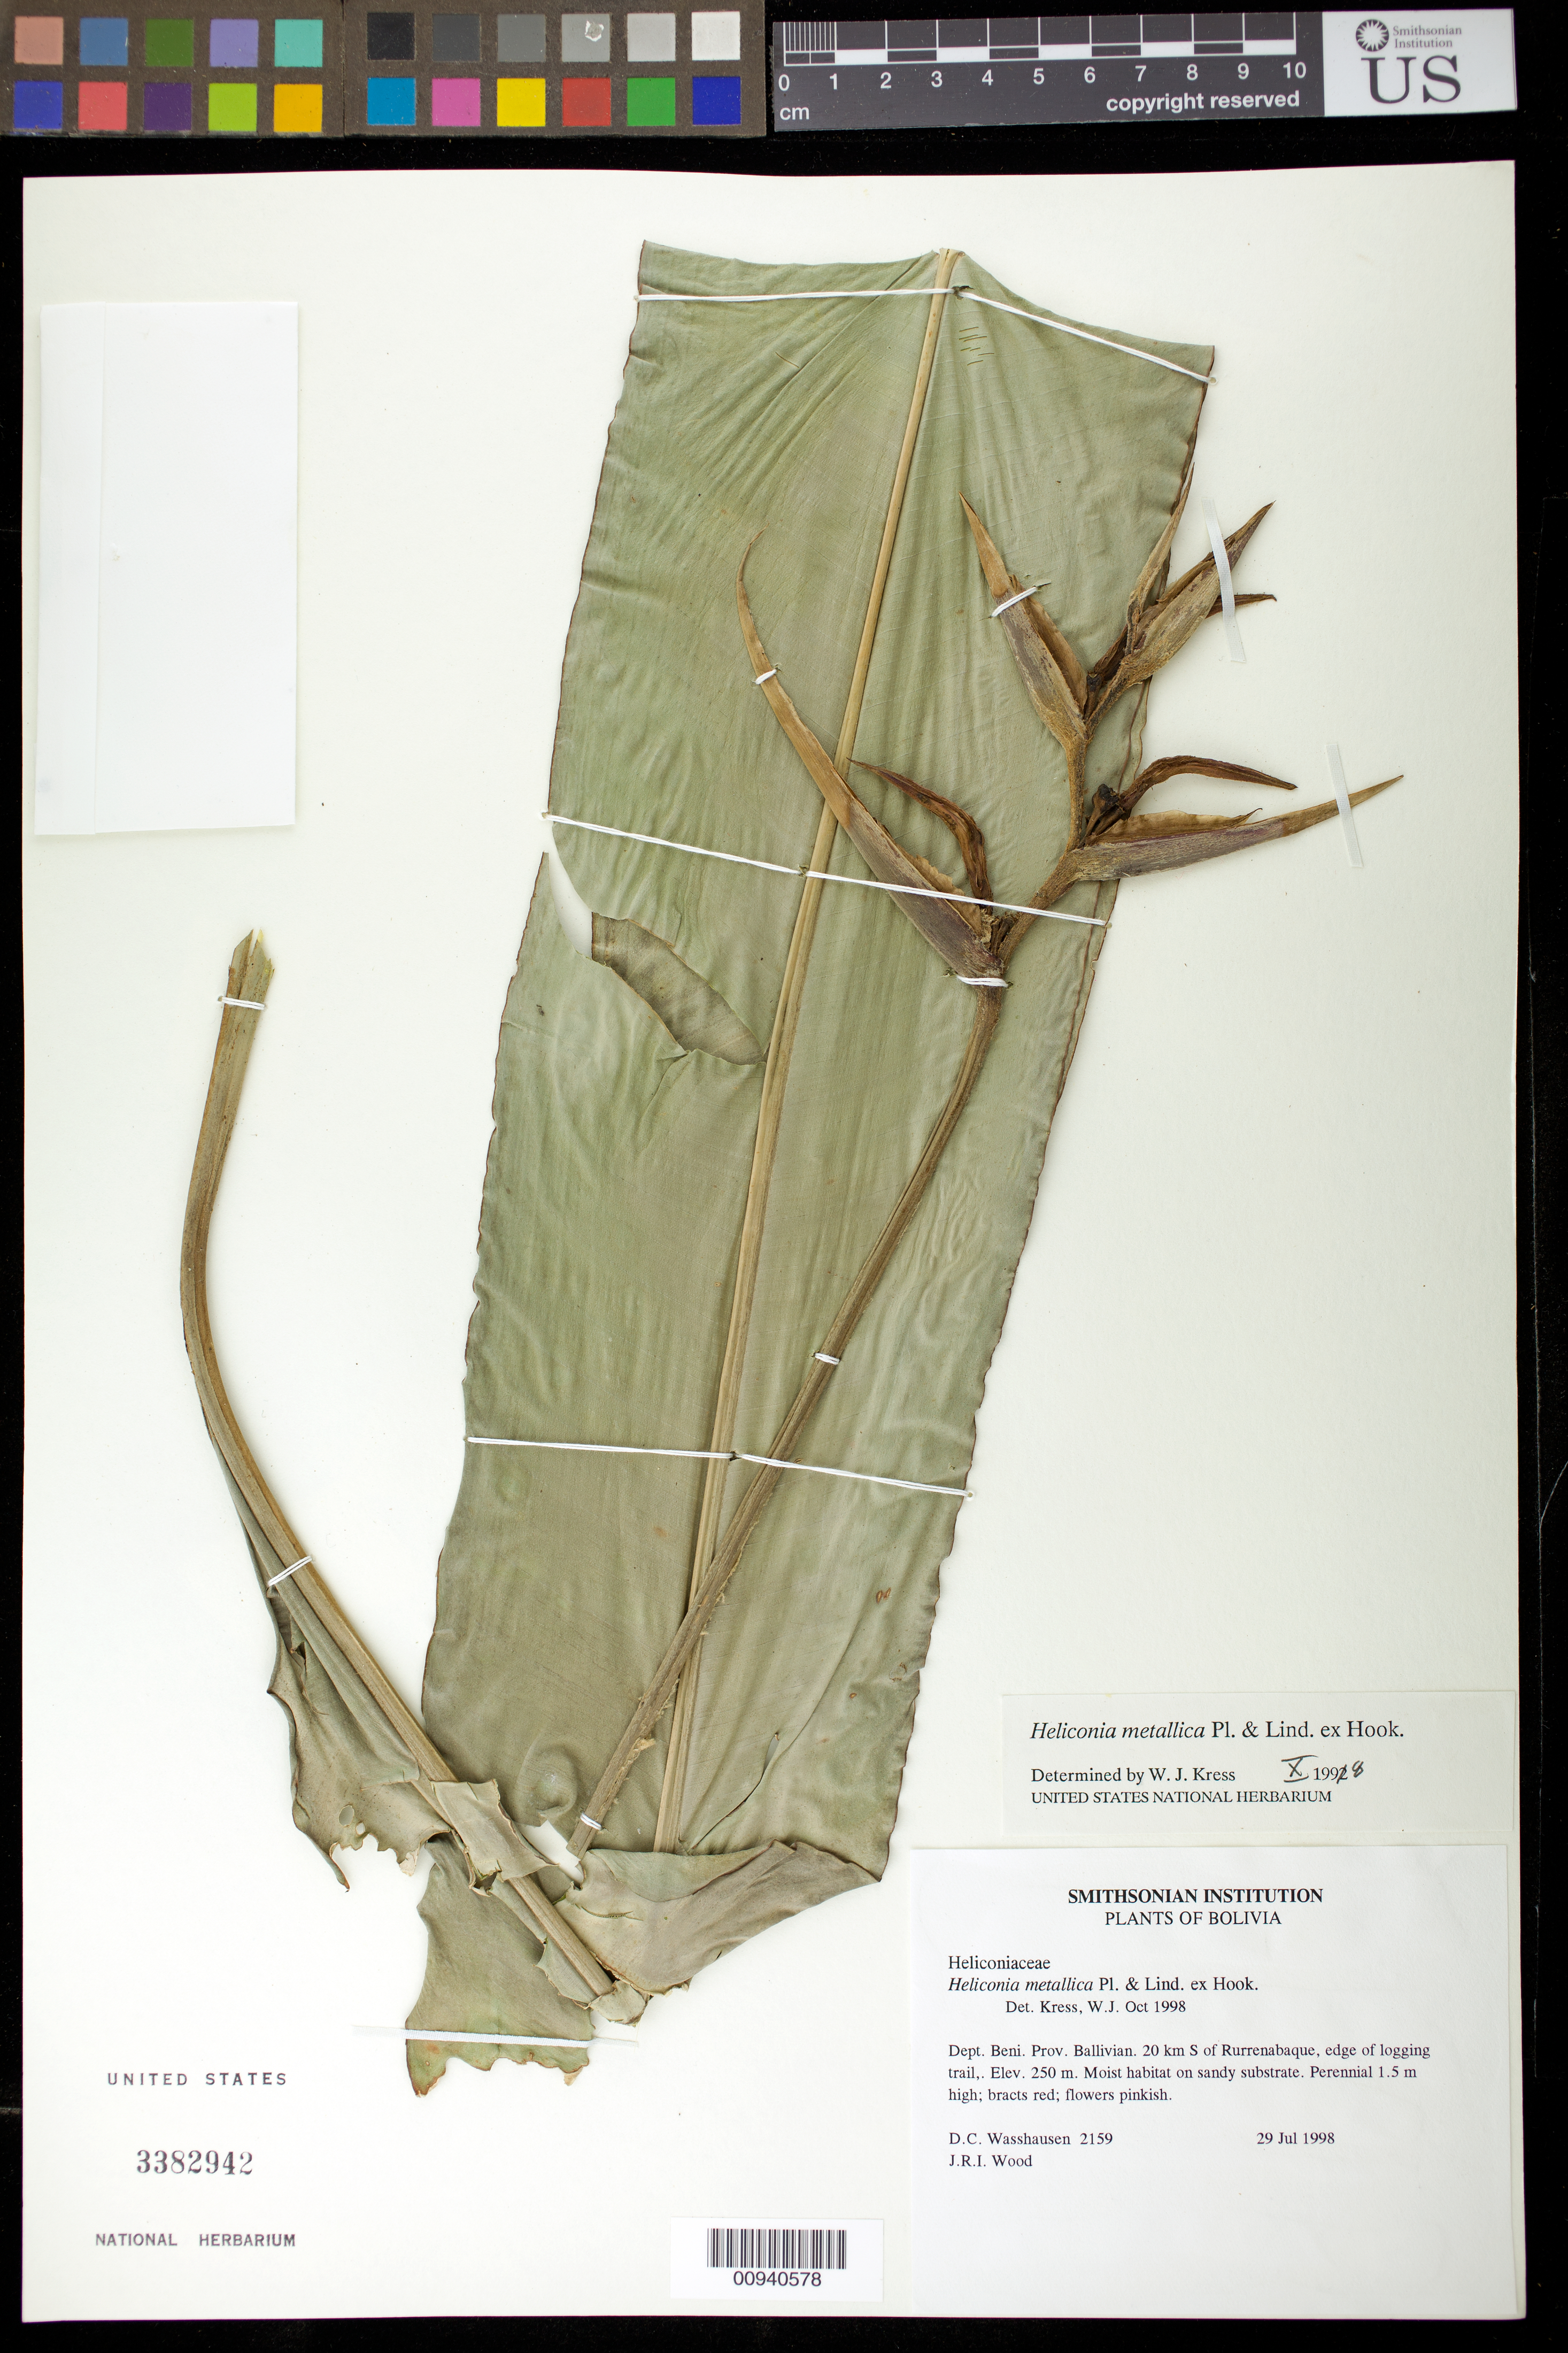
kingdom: Plantae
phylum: Tracheophyta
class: Liliopsida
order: Zingiberales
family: Heliconiaceae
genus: Heliconia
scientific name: Heliconia metallica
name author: Planch. & Linden ex Hook.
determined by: Kress, W. J., (US), Smithsonian Institution - National Museum of Natural History (UNITED STATES)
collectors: D. C. Wasshausen & J. R. I. Wood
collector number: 2159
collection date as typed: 29 Jul 1998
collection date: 1998-07-29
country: Bolivia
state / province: Beni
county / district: Ballivian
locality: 20 km S of Rurrenabaque, edge of logging trail.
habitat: Moist habitat on sandy substrate.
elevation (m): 250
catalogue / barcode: US 3382942